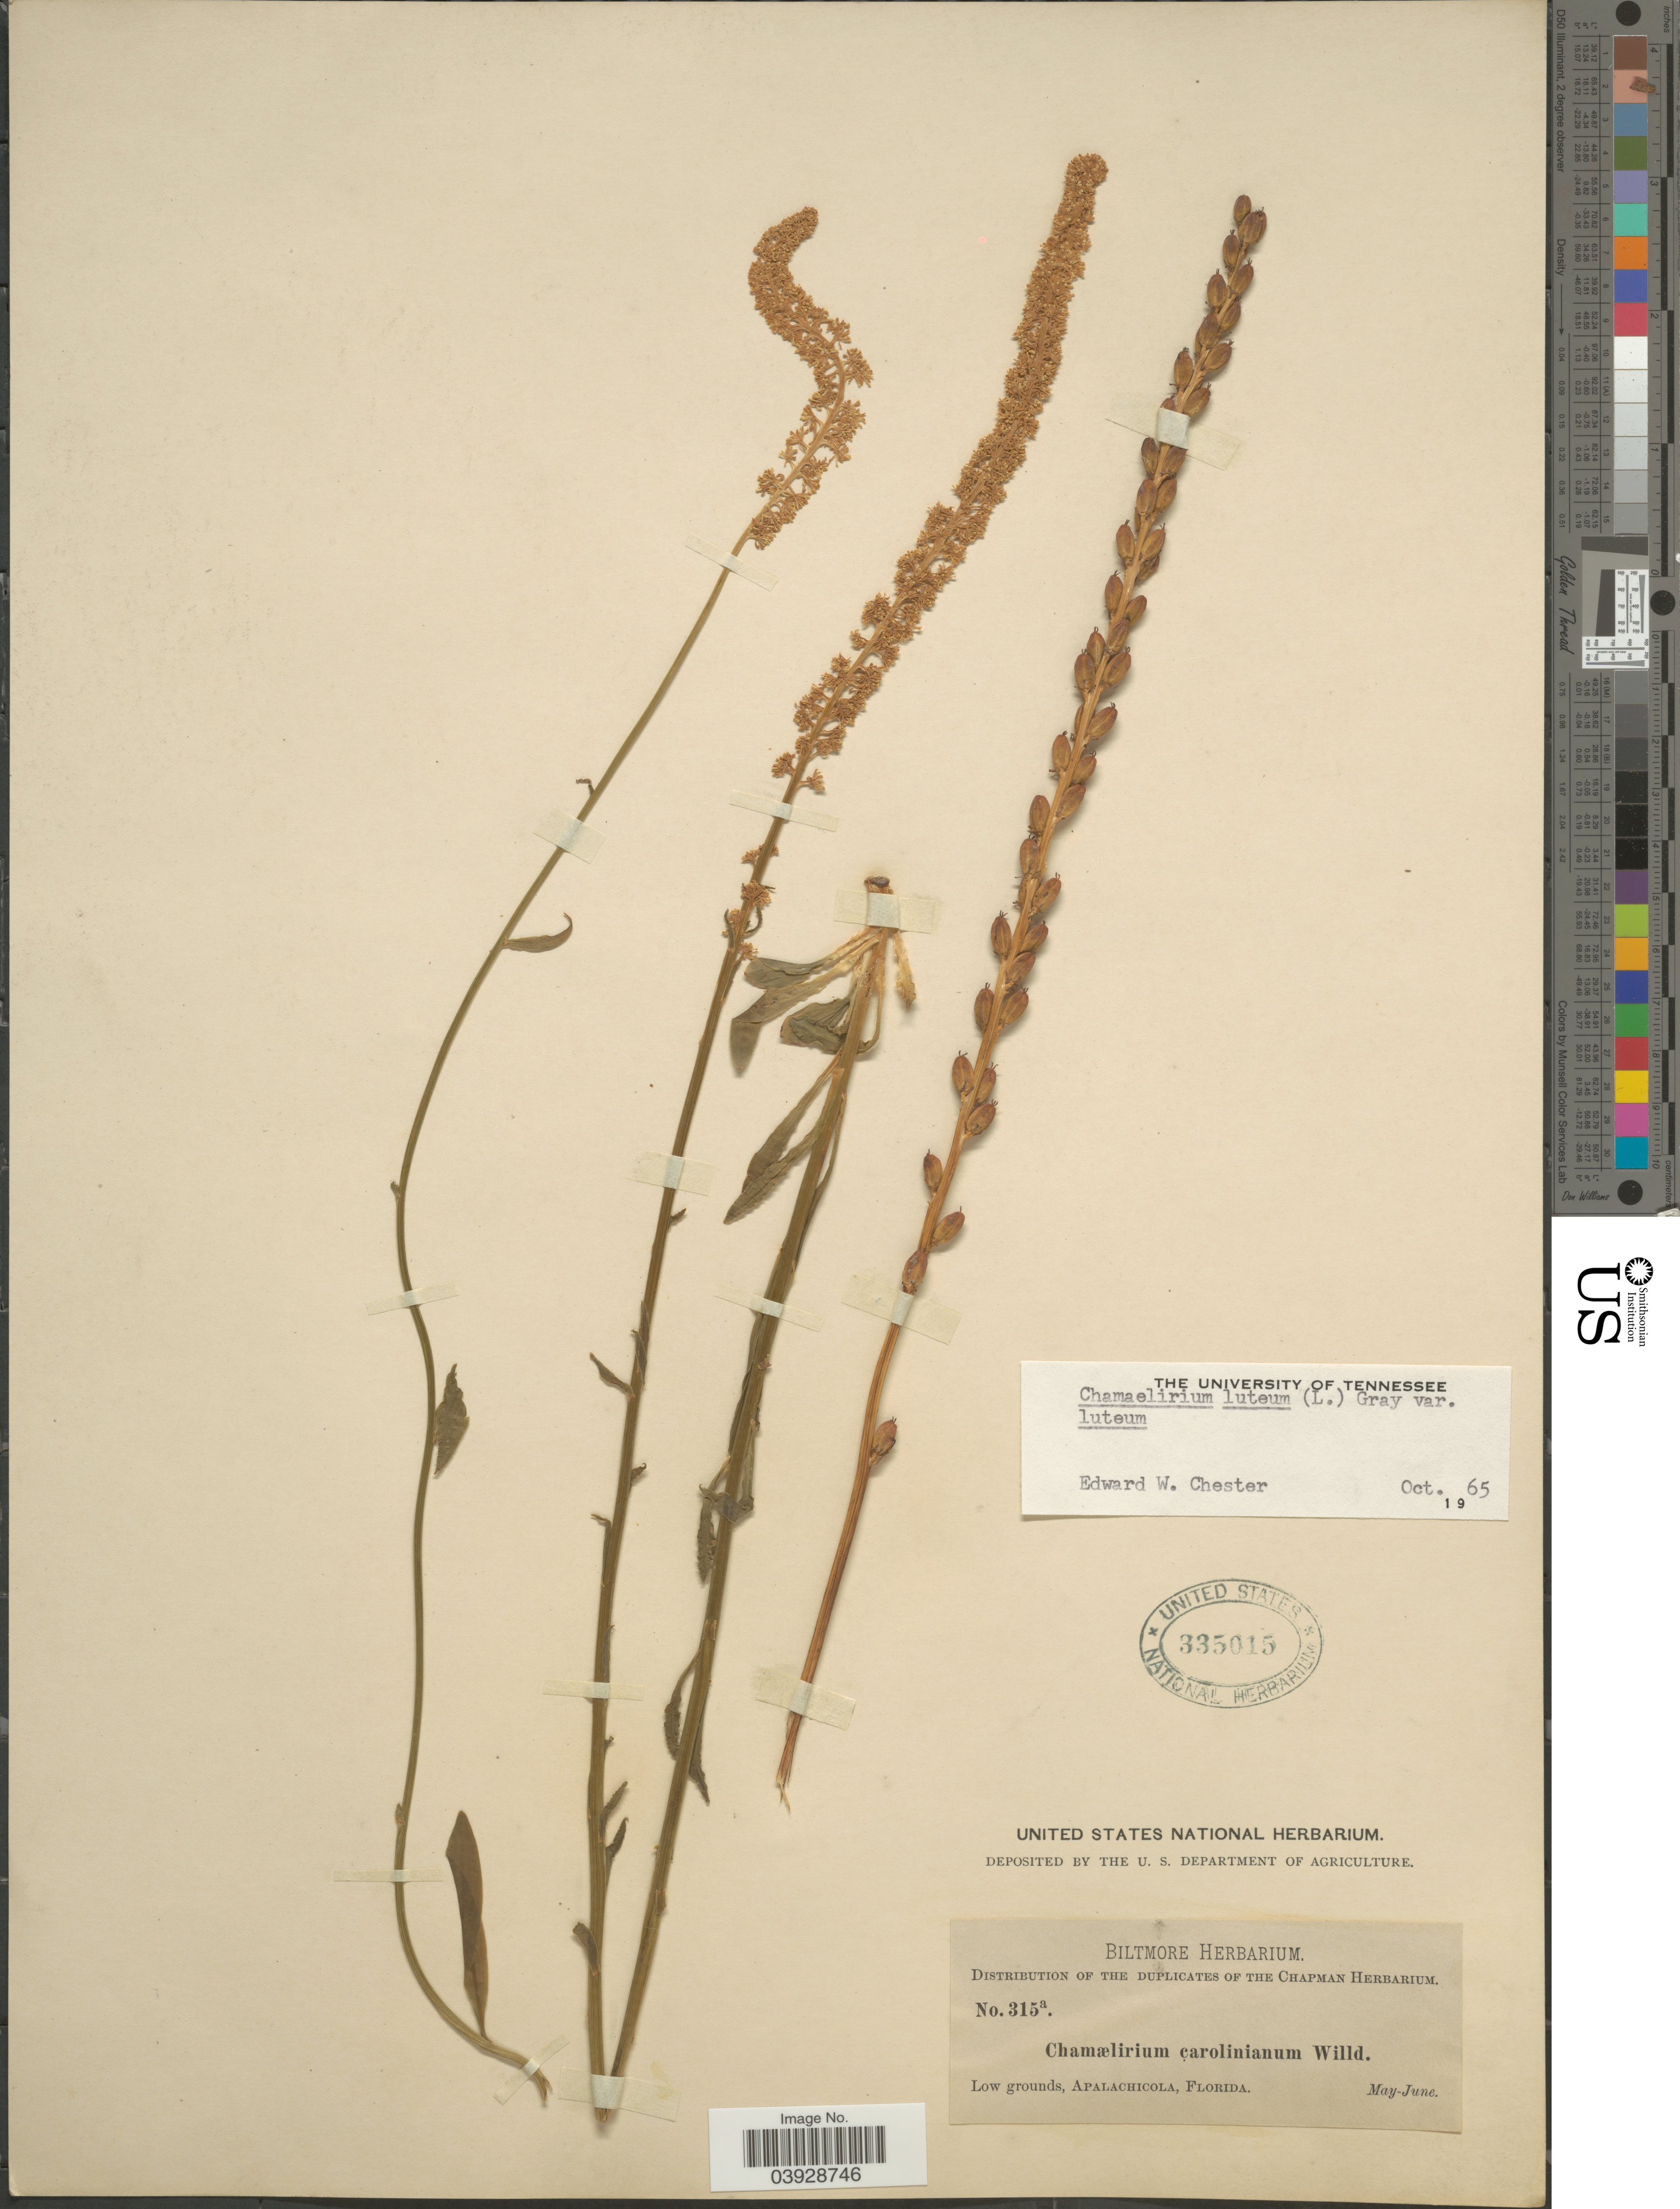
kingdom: Plantae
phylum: Tracheophyta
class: Liliopsida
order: Liliales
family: Melanthiaceae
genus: Chamaelirium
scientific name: Chamaelirium luteum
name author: (L.) A. Gray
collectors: ex herb. Biltmore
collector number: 315a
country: United States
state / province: Florida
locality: Low grounds, Apalachicola.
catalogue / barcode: US 335015